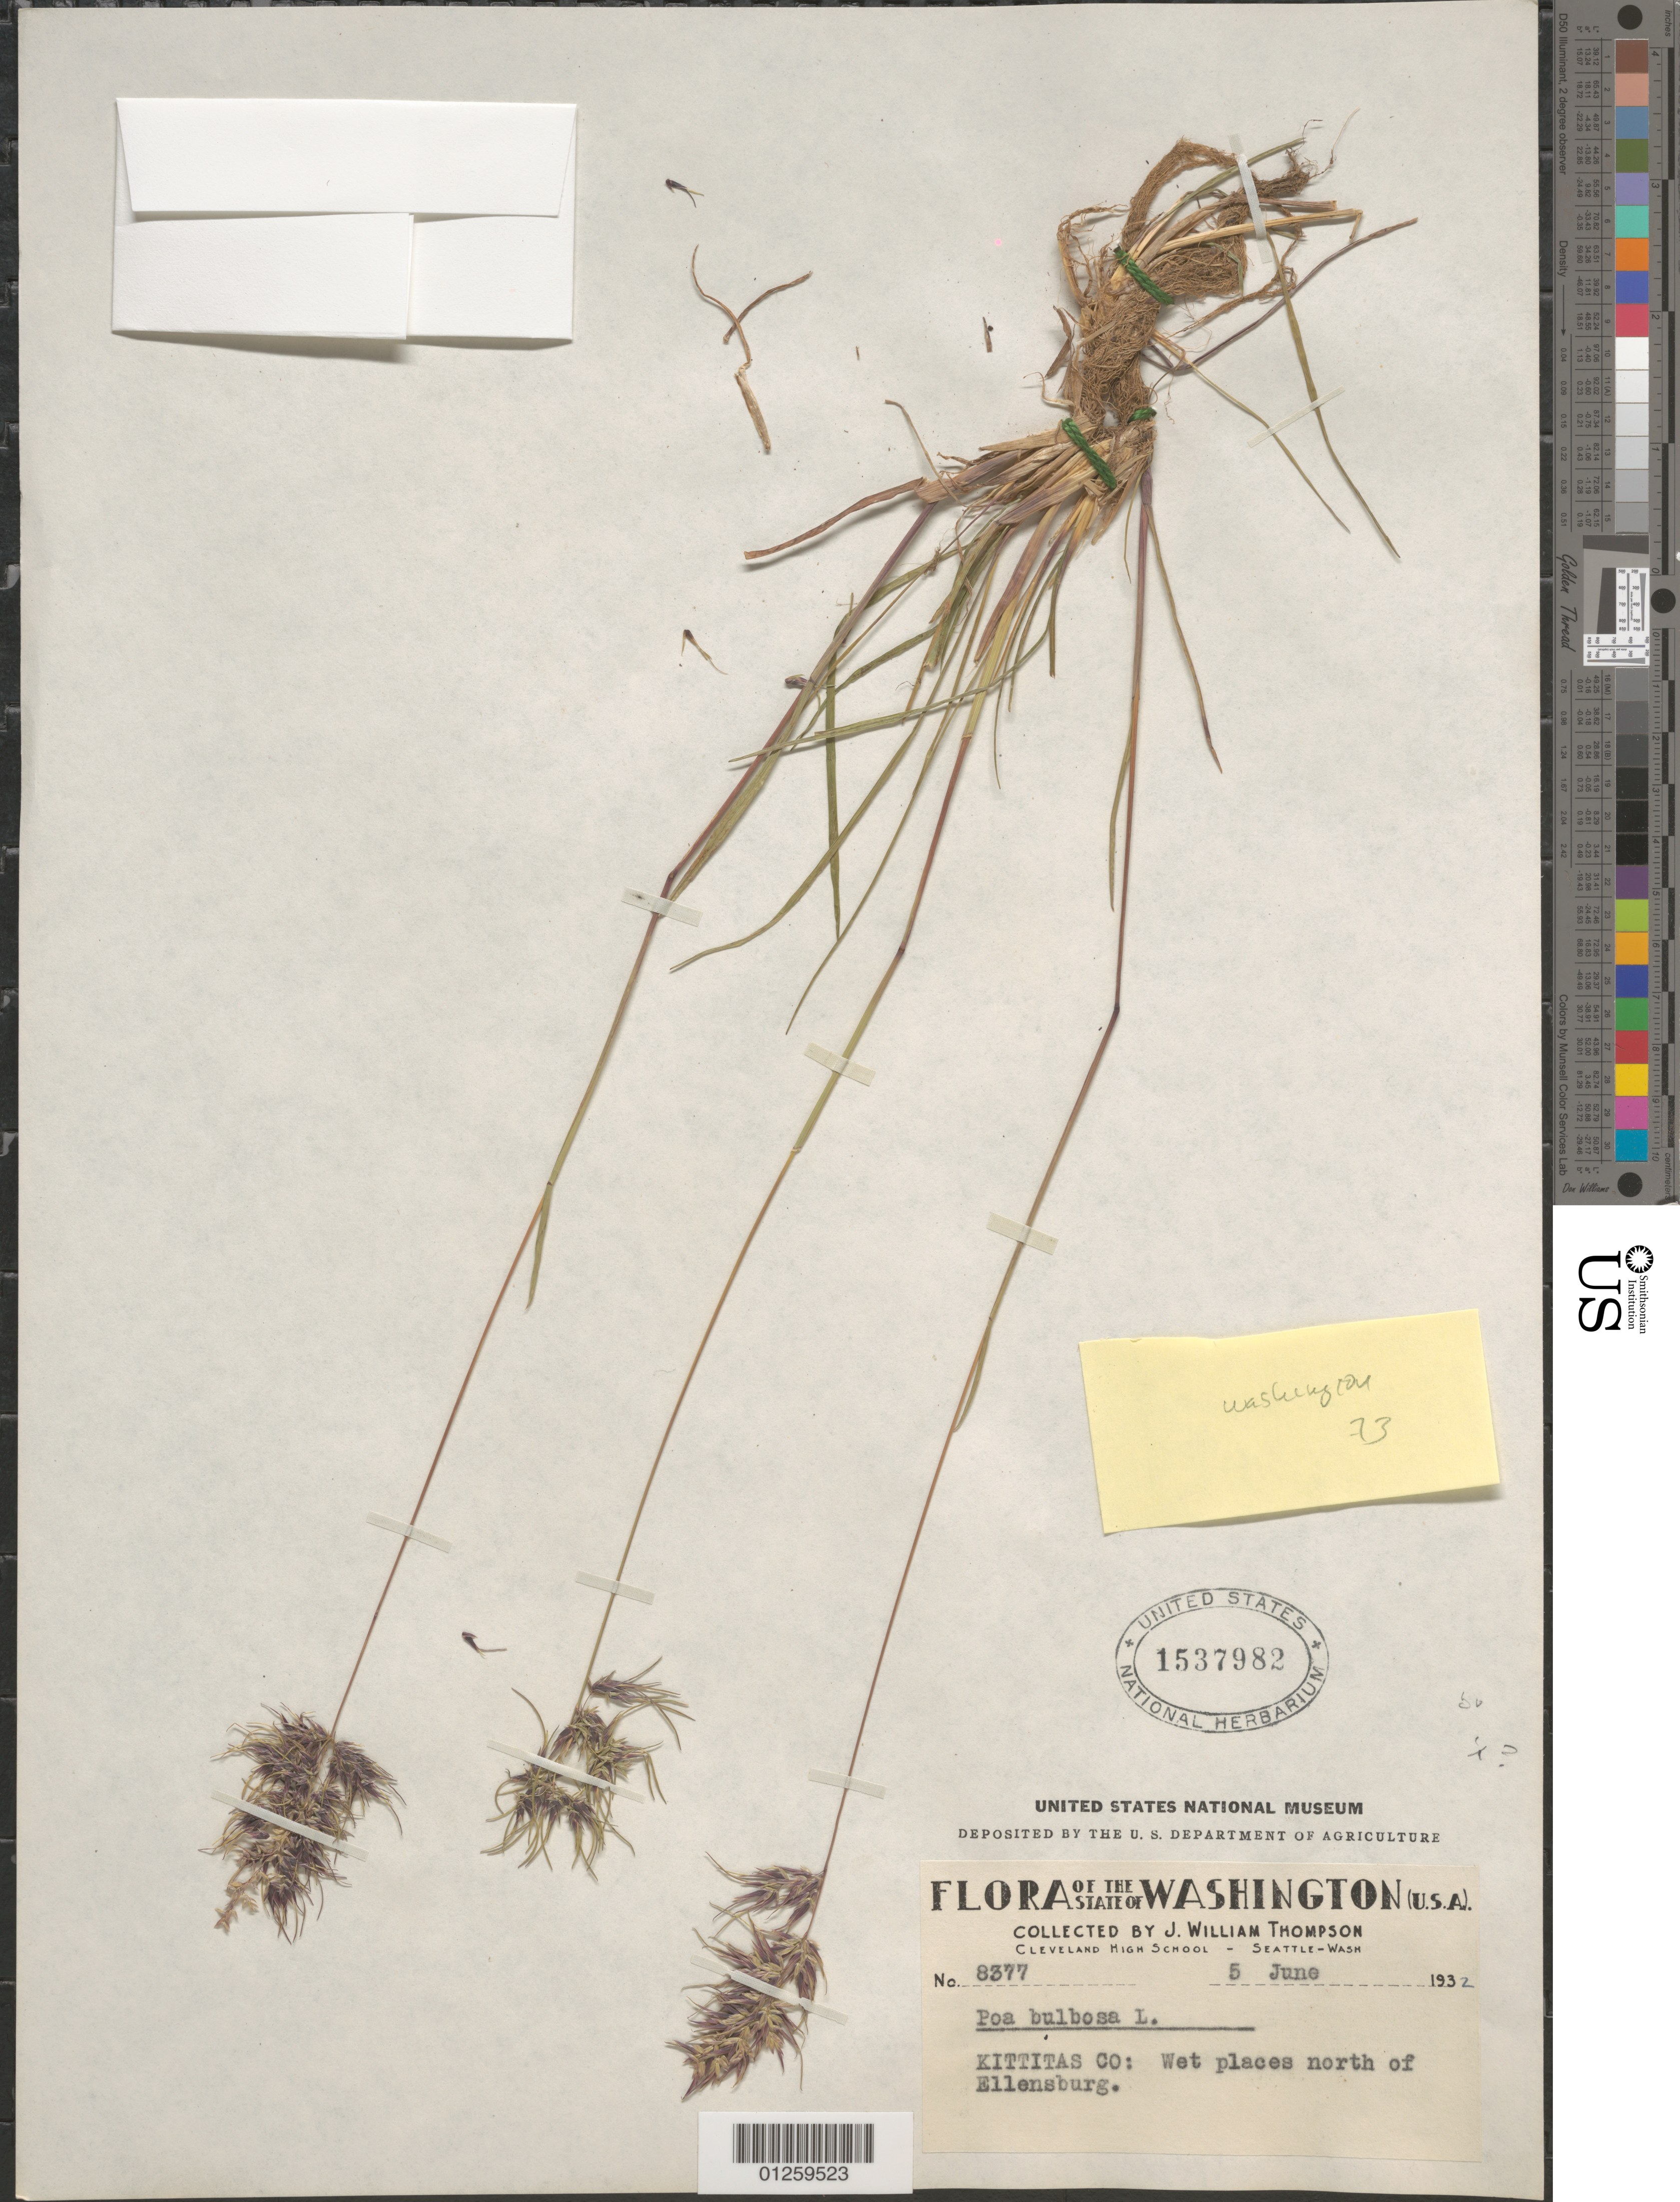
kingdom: Plantae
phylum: Tracheophyta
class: Liliopsida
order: Poales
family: Poaceae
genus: Poa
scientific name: Poa bulbosa agg. viviparous plant(s)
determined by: Soreng, Robert J., Research Associate (BOT), Smithsonian Institution - National Museum of Natural History (UNITED STATES)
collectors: J. Thompson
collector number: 8377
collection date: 1932-06-05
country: United States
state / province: Washington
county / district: Kittitas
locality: Wet places north of Ellensburg.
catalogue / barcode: US 1537982